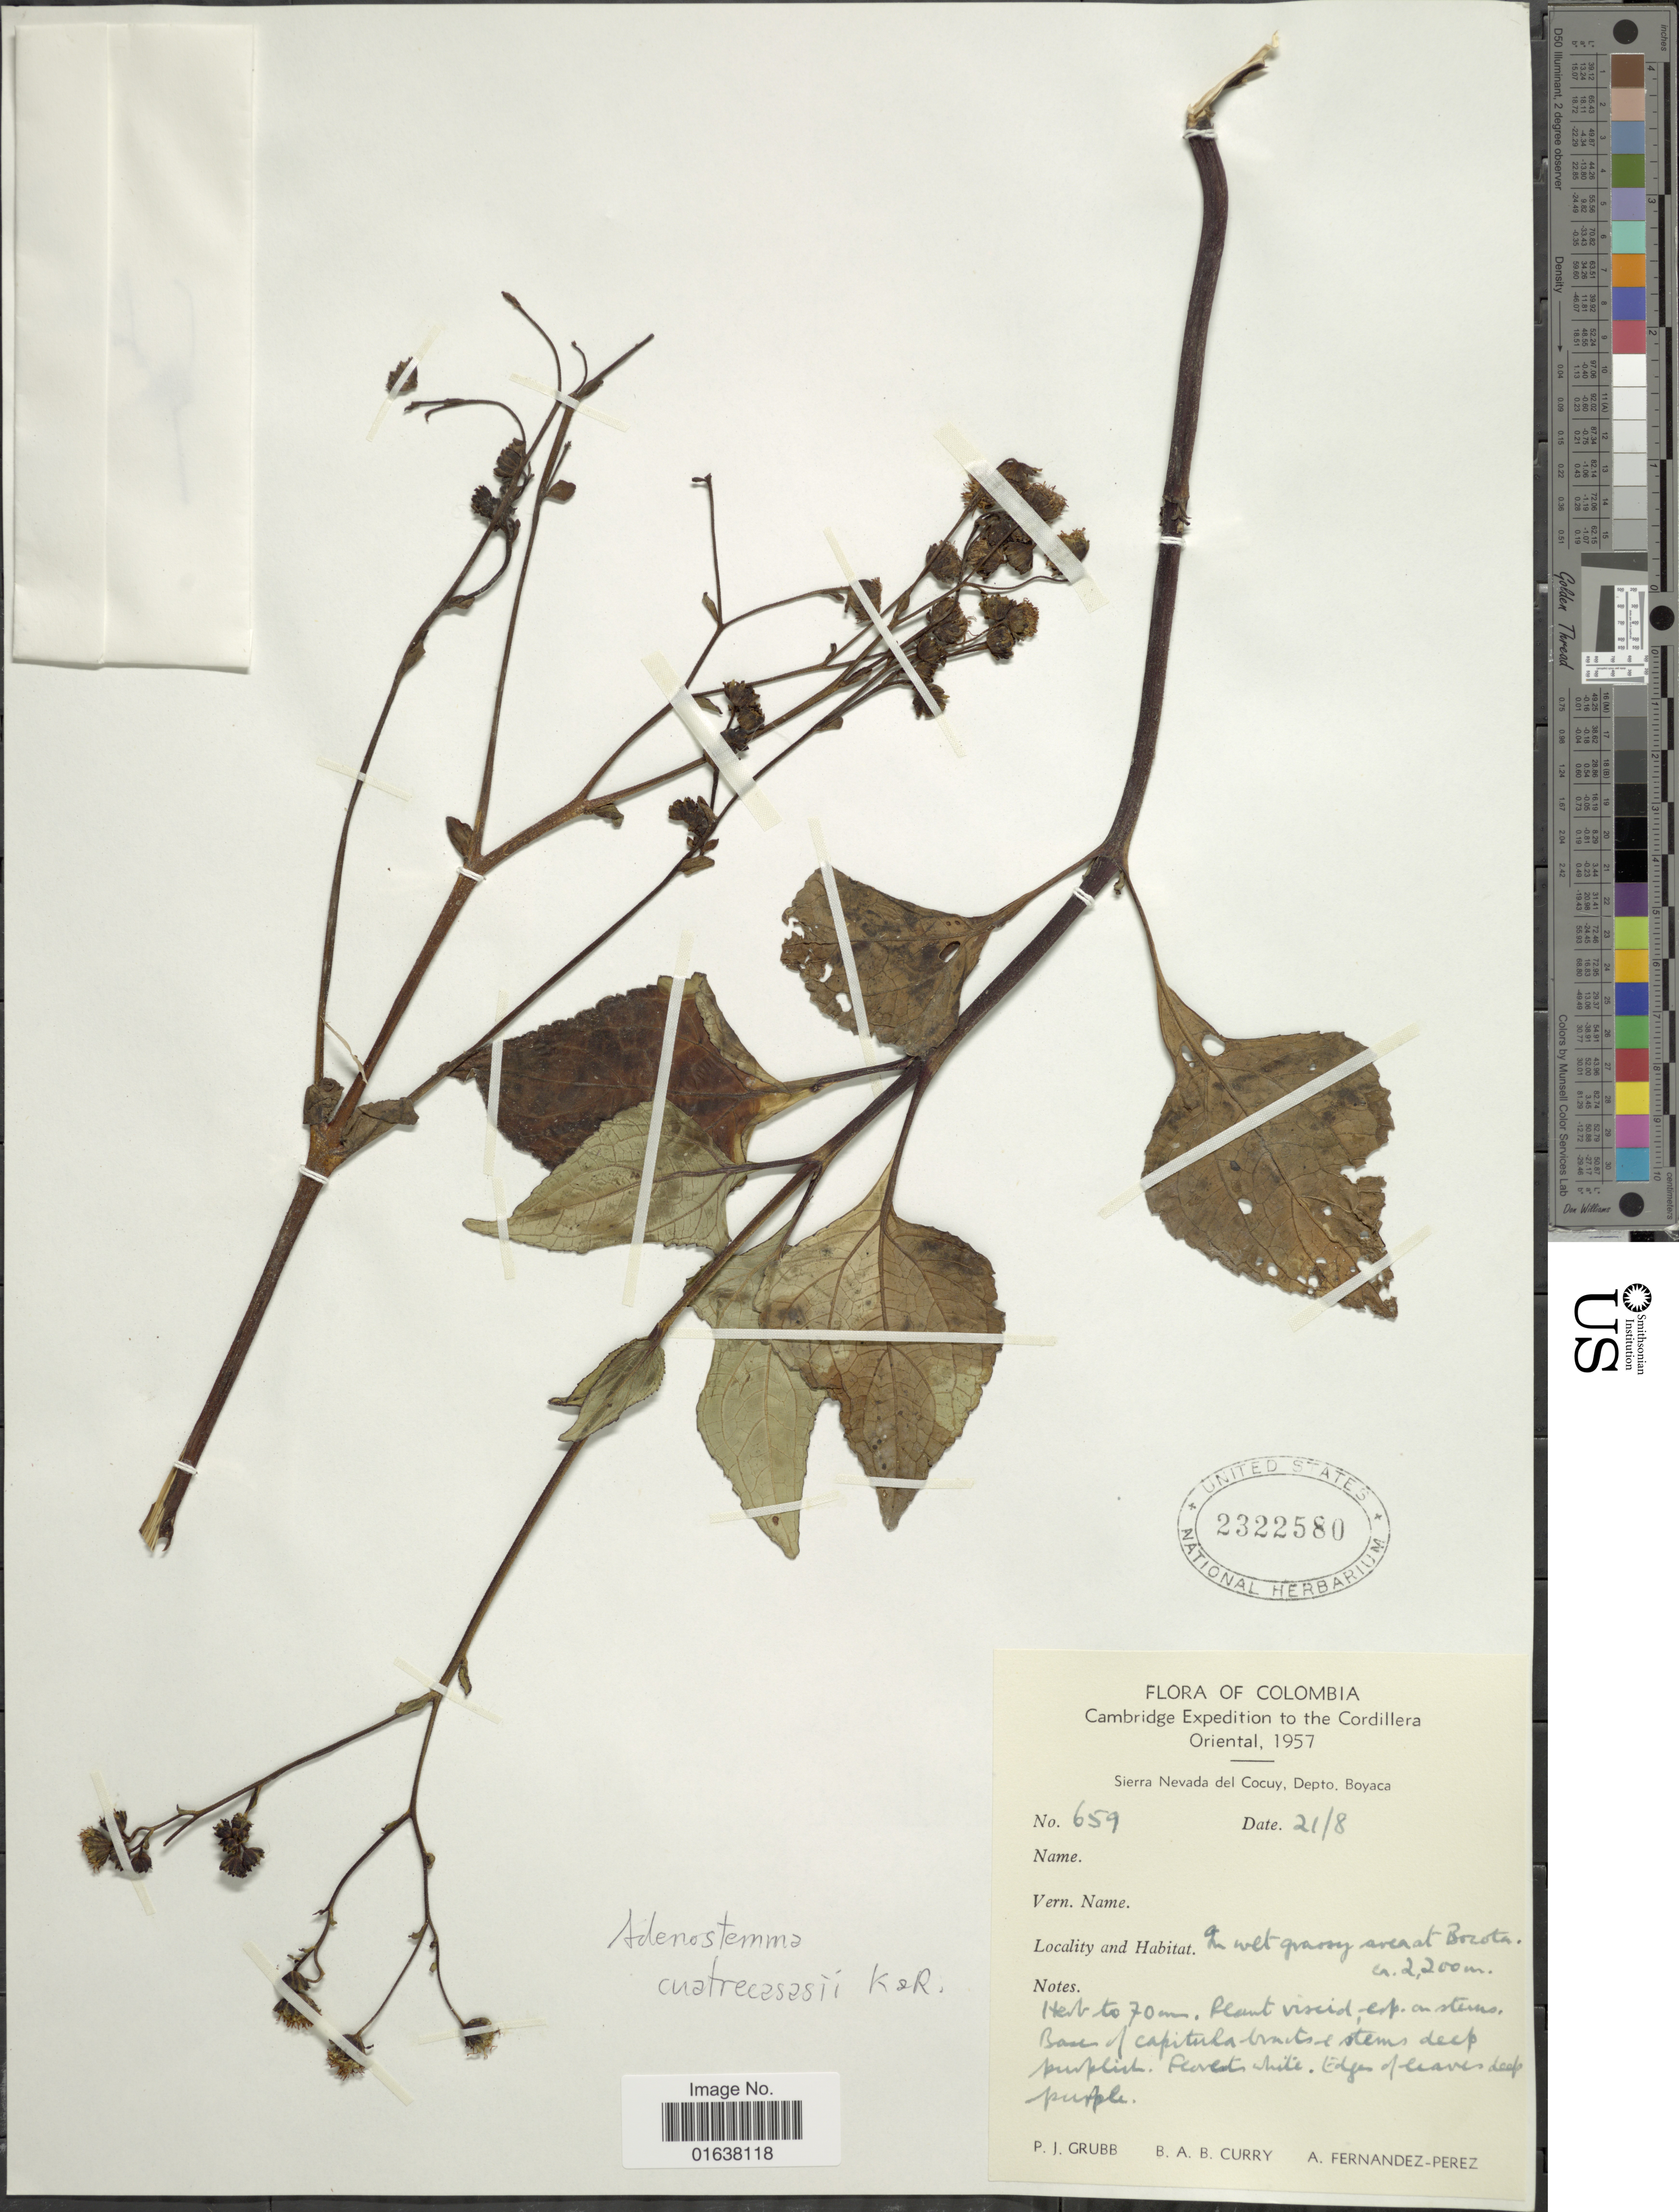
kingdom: Plantae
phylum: Tracheophyta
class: Magnoliopsida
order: Asterales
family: Asteraceae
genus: Adenostemma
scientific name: Adenostemma cuatrecasasii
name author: R.M. King & H. Rob.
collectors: P. J. Grubb, B. Curry & A. Fernández-Pérez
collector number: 659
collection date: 1957-08-21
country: Colombia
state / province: Boyacá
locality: Sierra Nevada del Cocuy, depto. Boyaca, the Cordillera Oriental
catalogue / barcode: US 2322580